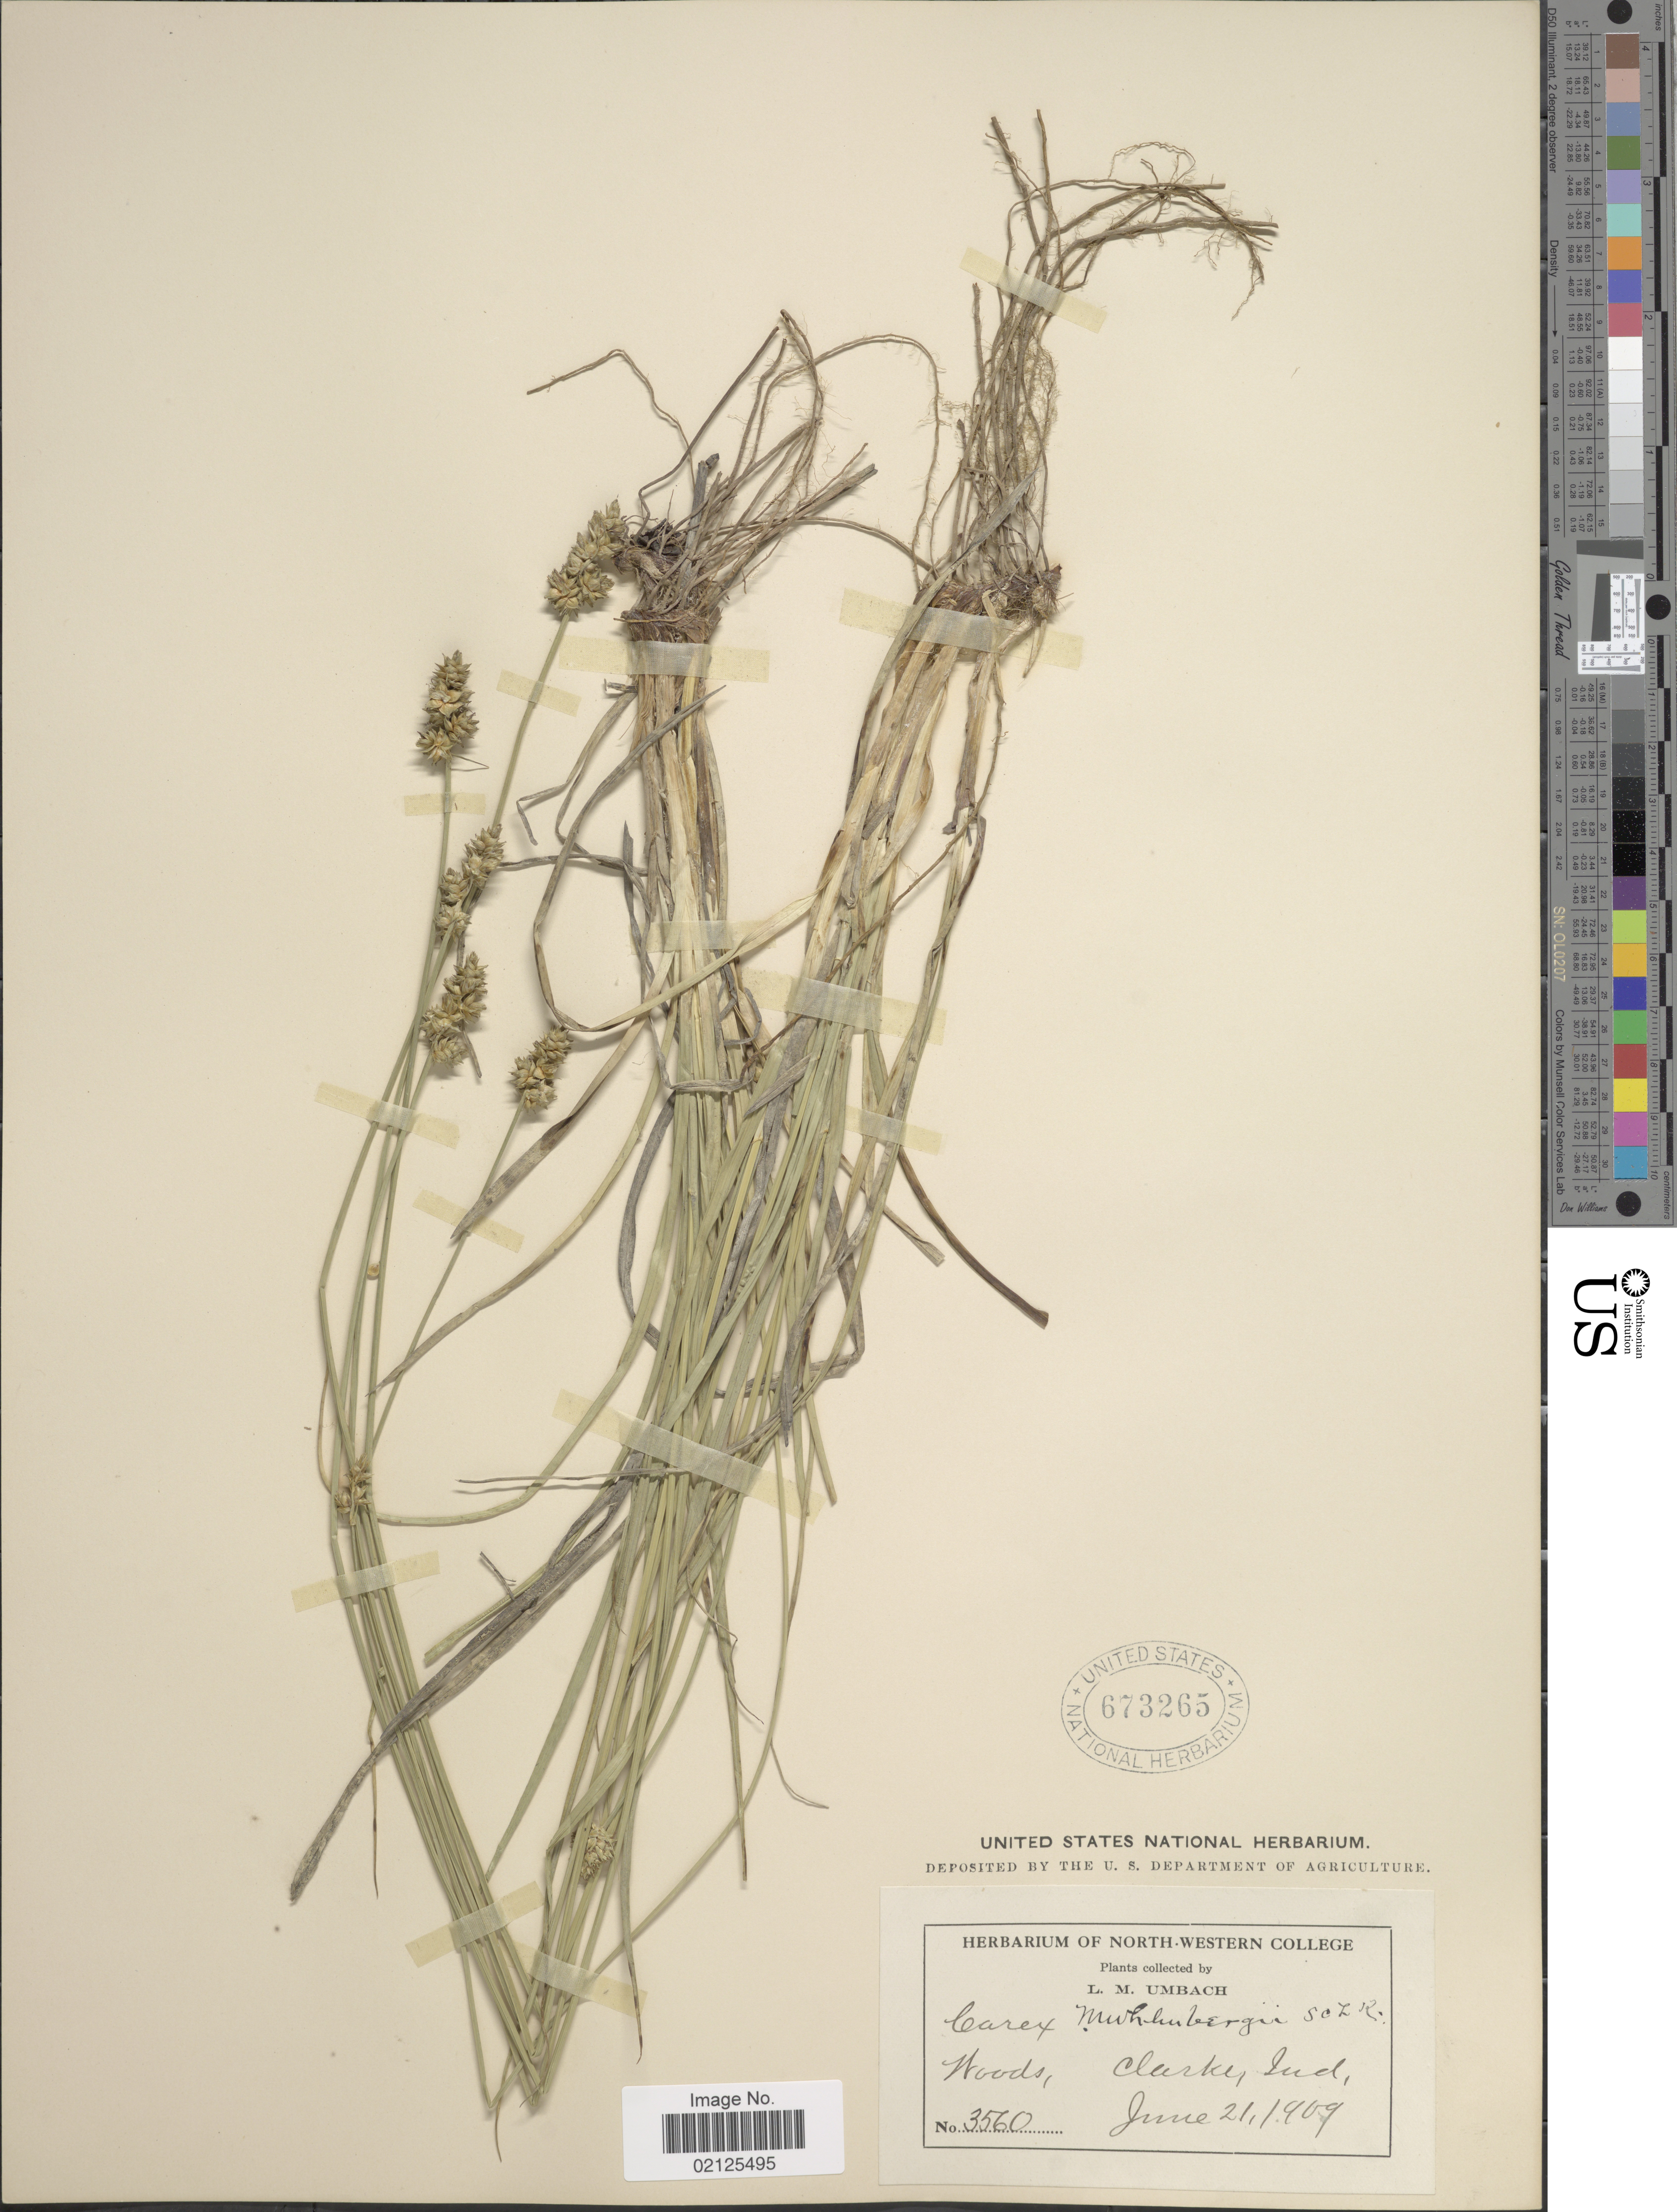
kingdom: Plantae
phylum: Tracheophyta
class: Liliopsida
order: Poales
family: Cyperaceae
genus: Carex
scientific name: Carex muehlenbergii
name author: Willd.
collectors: L. M. Umbach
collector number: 3560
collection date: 1909-06-21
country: United States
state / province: Indiana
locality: Woods, Clarke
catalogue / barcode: US 673265